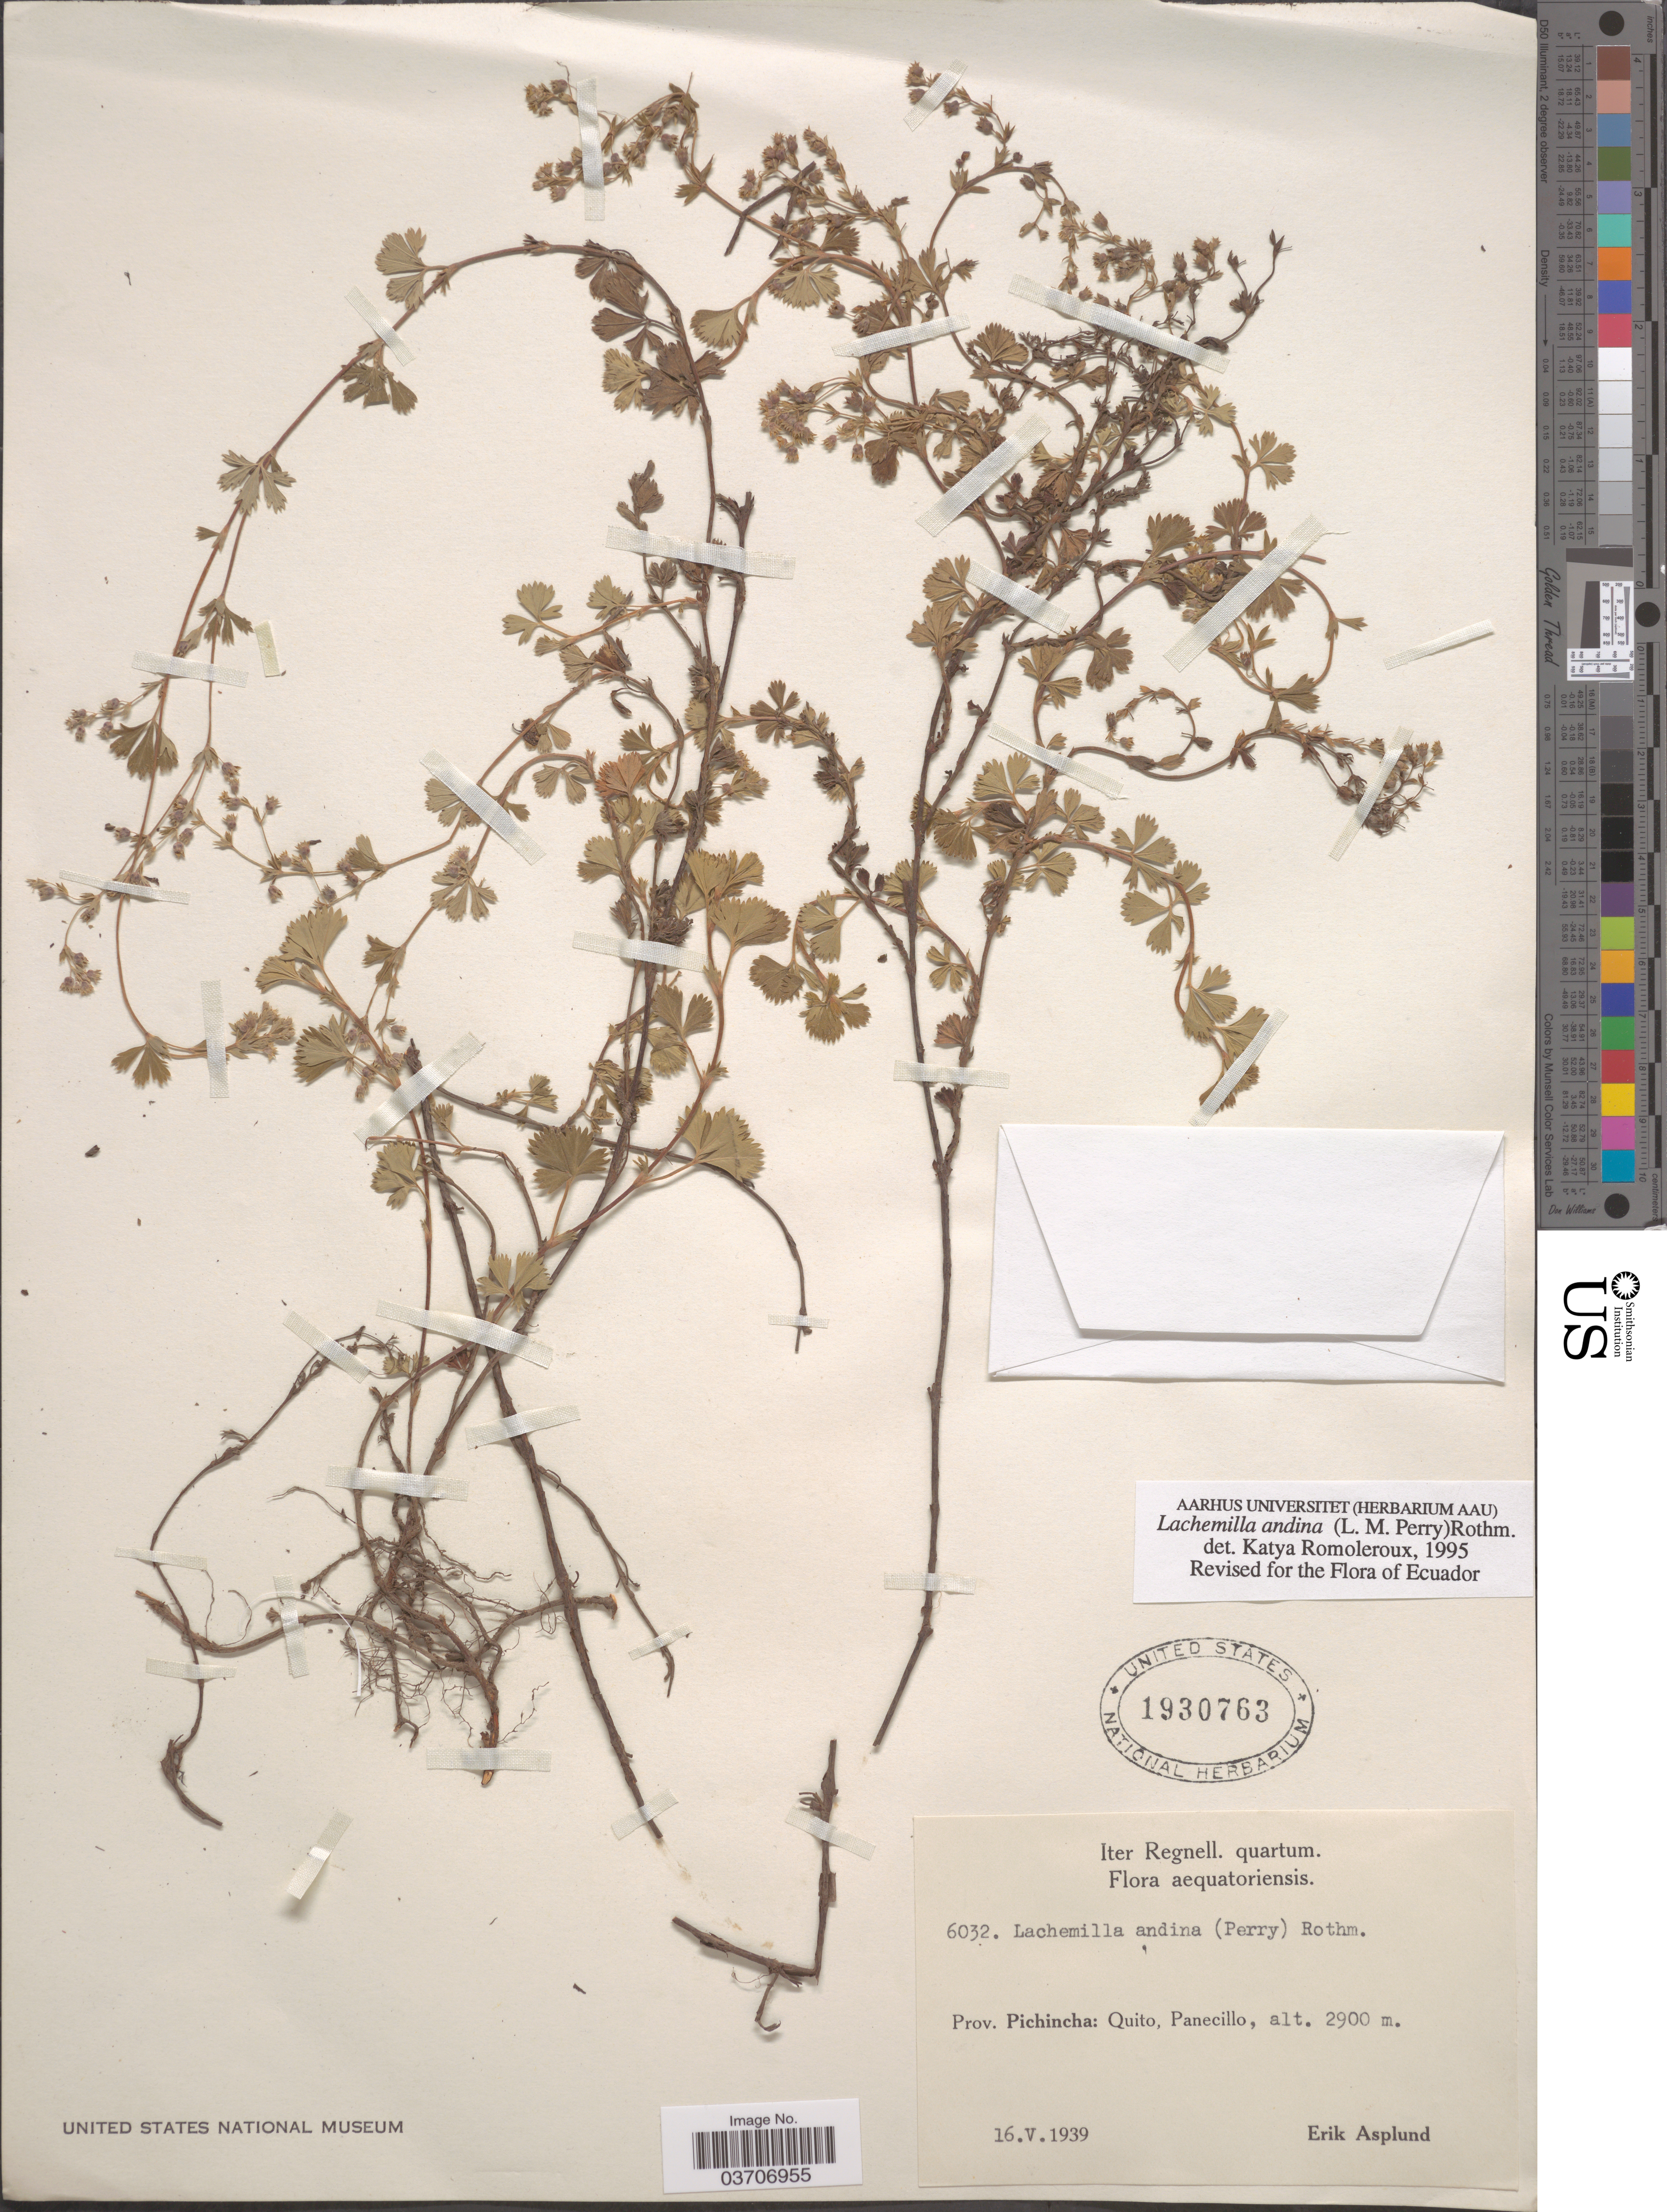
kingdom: Plantae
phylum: Tracheophyta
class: Magnoliopsida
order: Rosales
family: Rosaceae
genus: Lachemilla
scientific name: Lachemilla andina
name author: (L.M. Perry) Rothm.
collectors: E. Asplund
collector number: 6032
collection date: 1939-05-16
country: Ecuador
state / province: Pichincha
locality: Quito, Panecillo.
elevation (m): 2900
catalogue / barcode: US 1930763